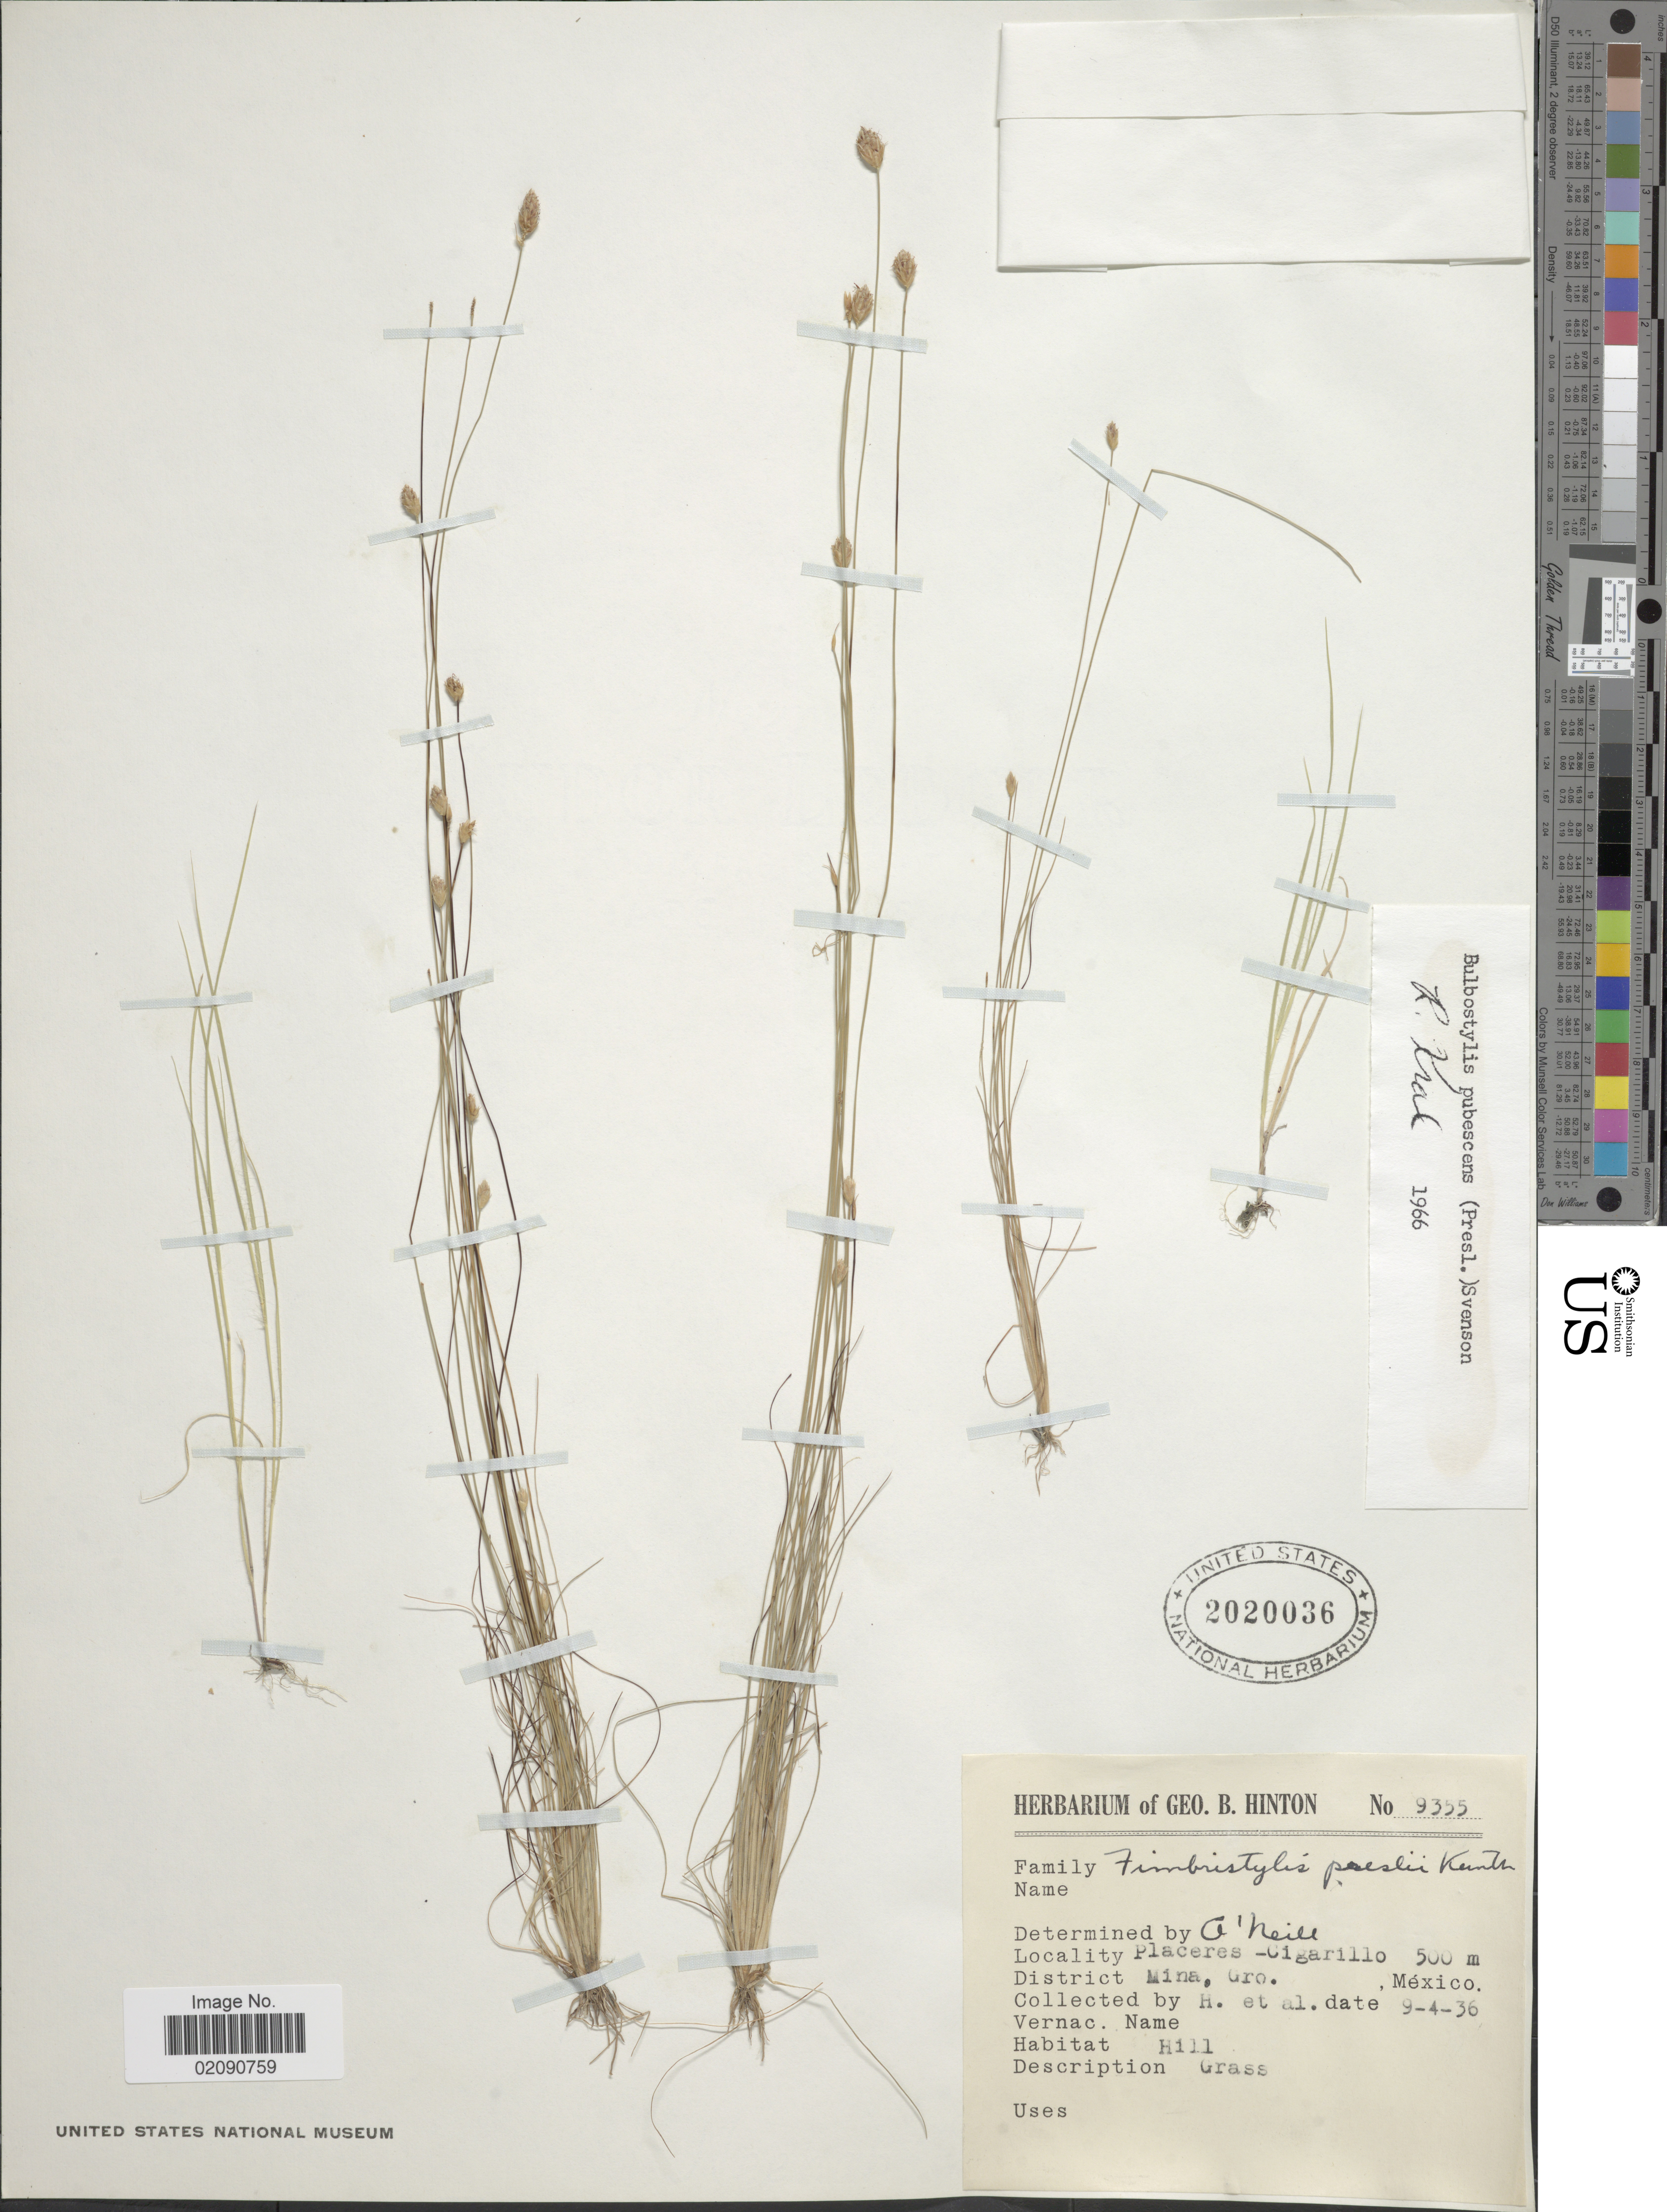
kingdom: Plantae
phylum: Tracheophyta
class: Liliopsida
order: Poales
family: Cyperaceae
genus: Bulbostylis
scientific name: Bulbostylis pubescens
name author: (J. Presl & C. Presl) Svenson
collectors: G. B. Hinton & et al.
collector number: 9355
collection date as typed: Transcribed d/m/y: 4/9/36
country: Mexico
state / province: Guerrero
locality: Placeres-Cigarillo. District Mina, Gro.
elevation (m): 500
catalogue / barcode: US 2020036